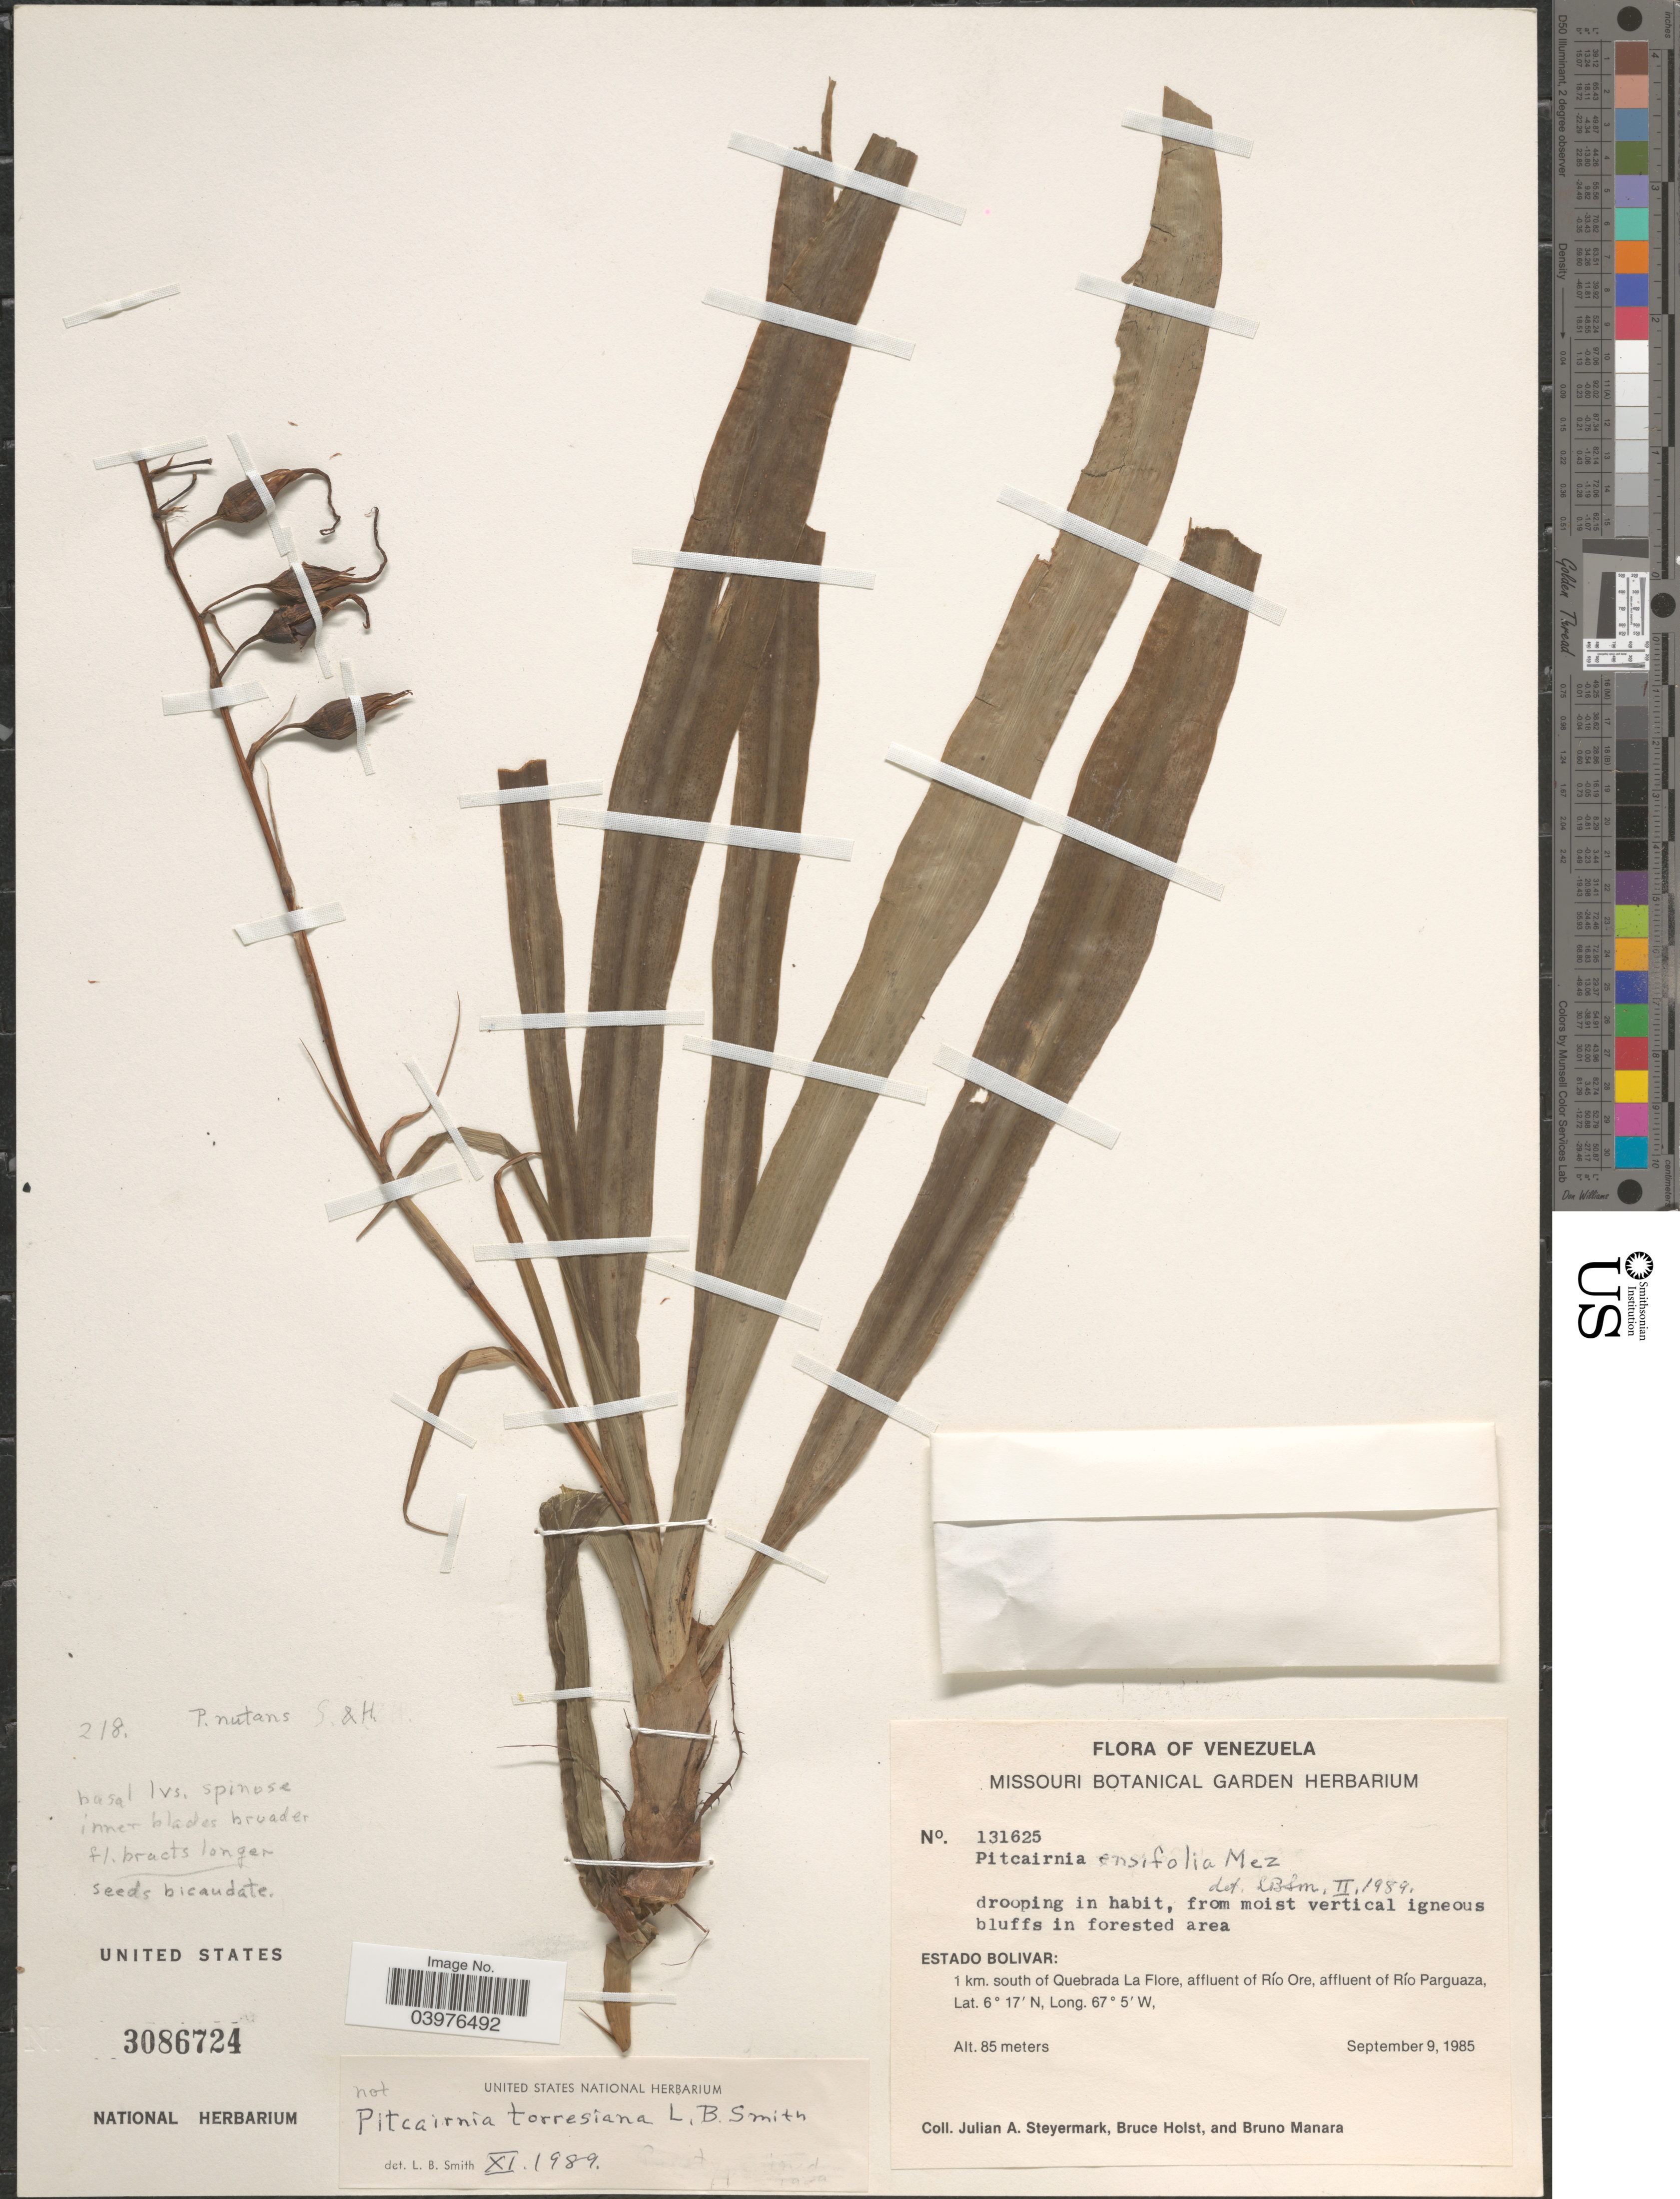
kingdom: Plantae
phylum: Tracheophyta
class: Liliopsida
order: Poales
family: Bromeliaceae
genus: Pitcairnia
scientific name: Pitcairnia torresiana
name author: L.B. Sm.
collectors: J. Steyermark, B. Holst & B. Manara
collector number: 131625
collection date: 1985-09-09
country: Venezuela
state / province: Bolivar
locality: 1 km. south of Quebrada La Flore, affluent of Río Ore, affluent of Río Parguaza.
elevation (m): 85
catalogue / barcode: US 3086724